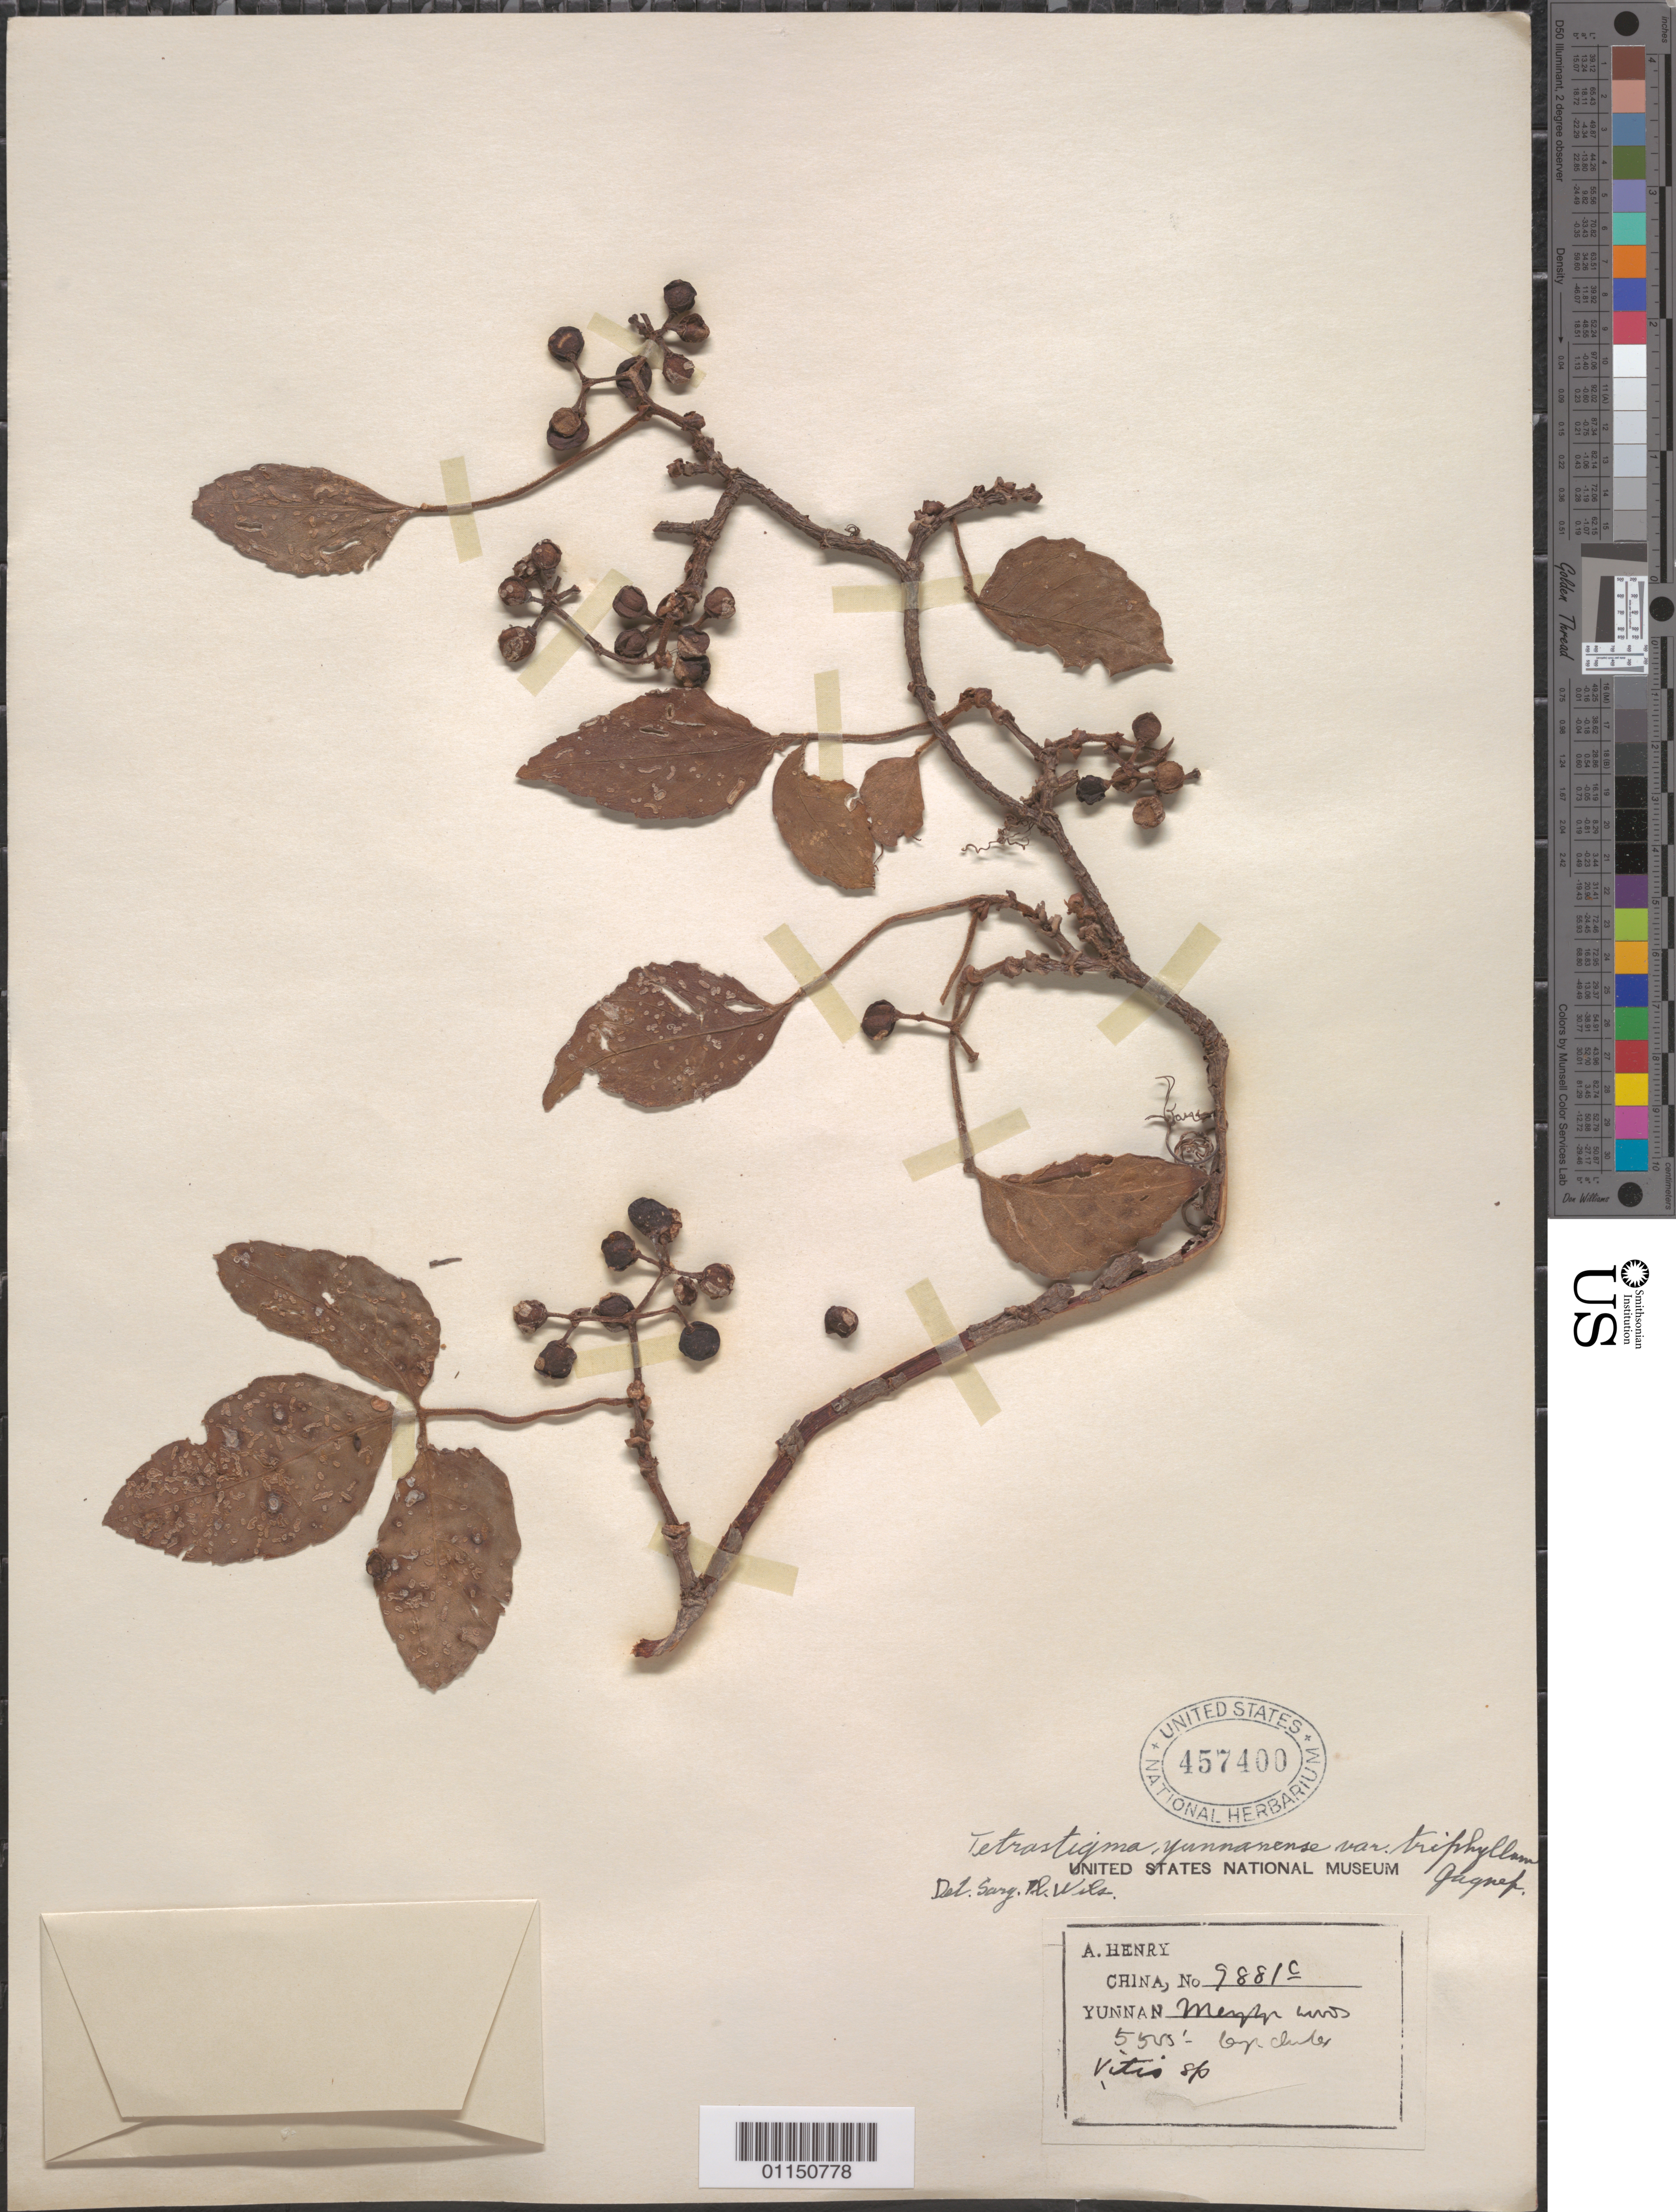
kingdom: Plantae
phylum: Tracheophyta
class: Magnoliopsida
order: Vitales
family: Vitaceae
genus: Tetrastigma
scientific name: Tetrastigma yunnanense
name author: Gagnep.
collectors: A. Henry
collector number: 9881 C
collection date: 1910/1920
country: China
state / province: Yunnan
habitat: Climber.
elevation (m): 1676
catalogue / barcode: US 457400